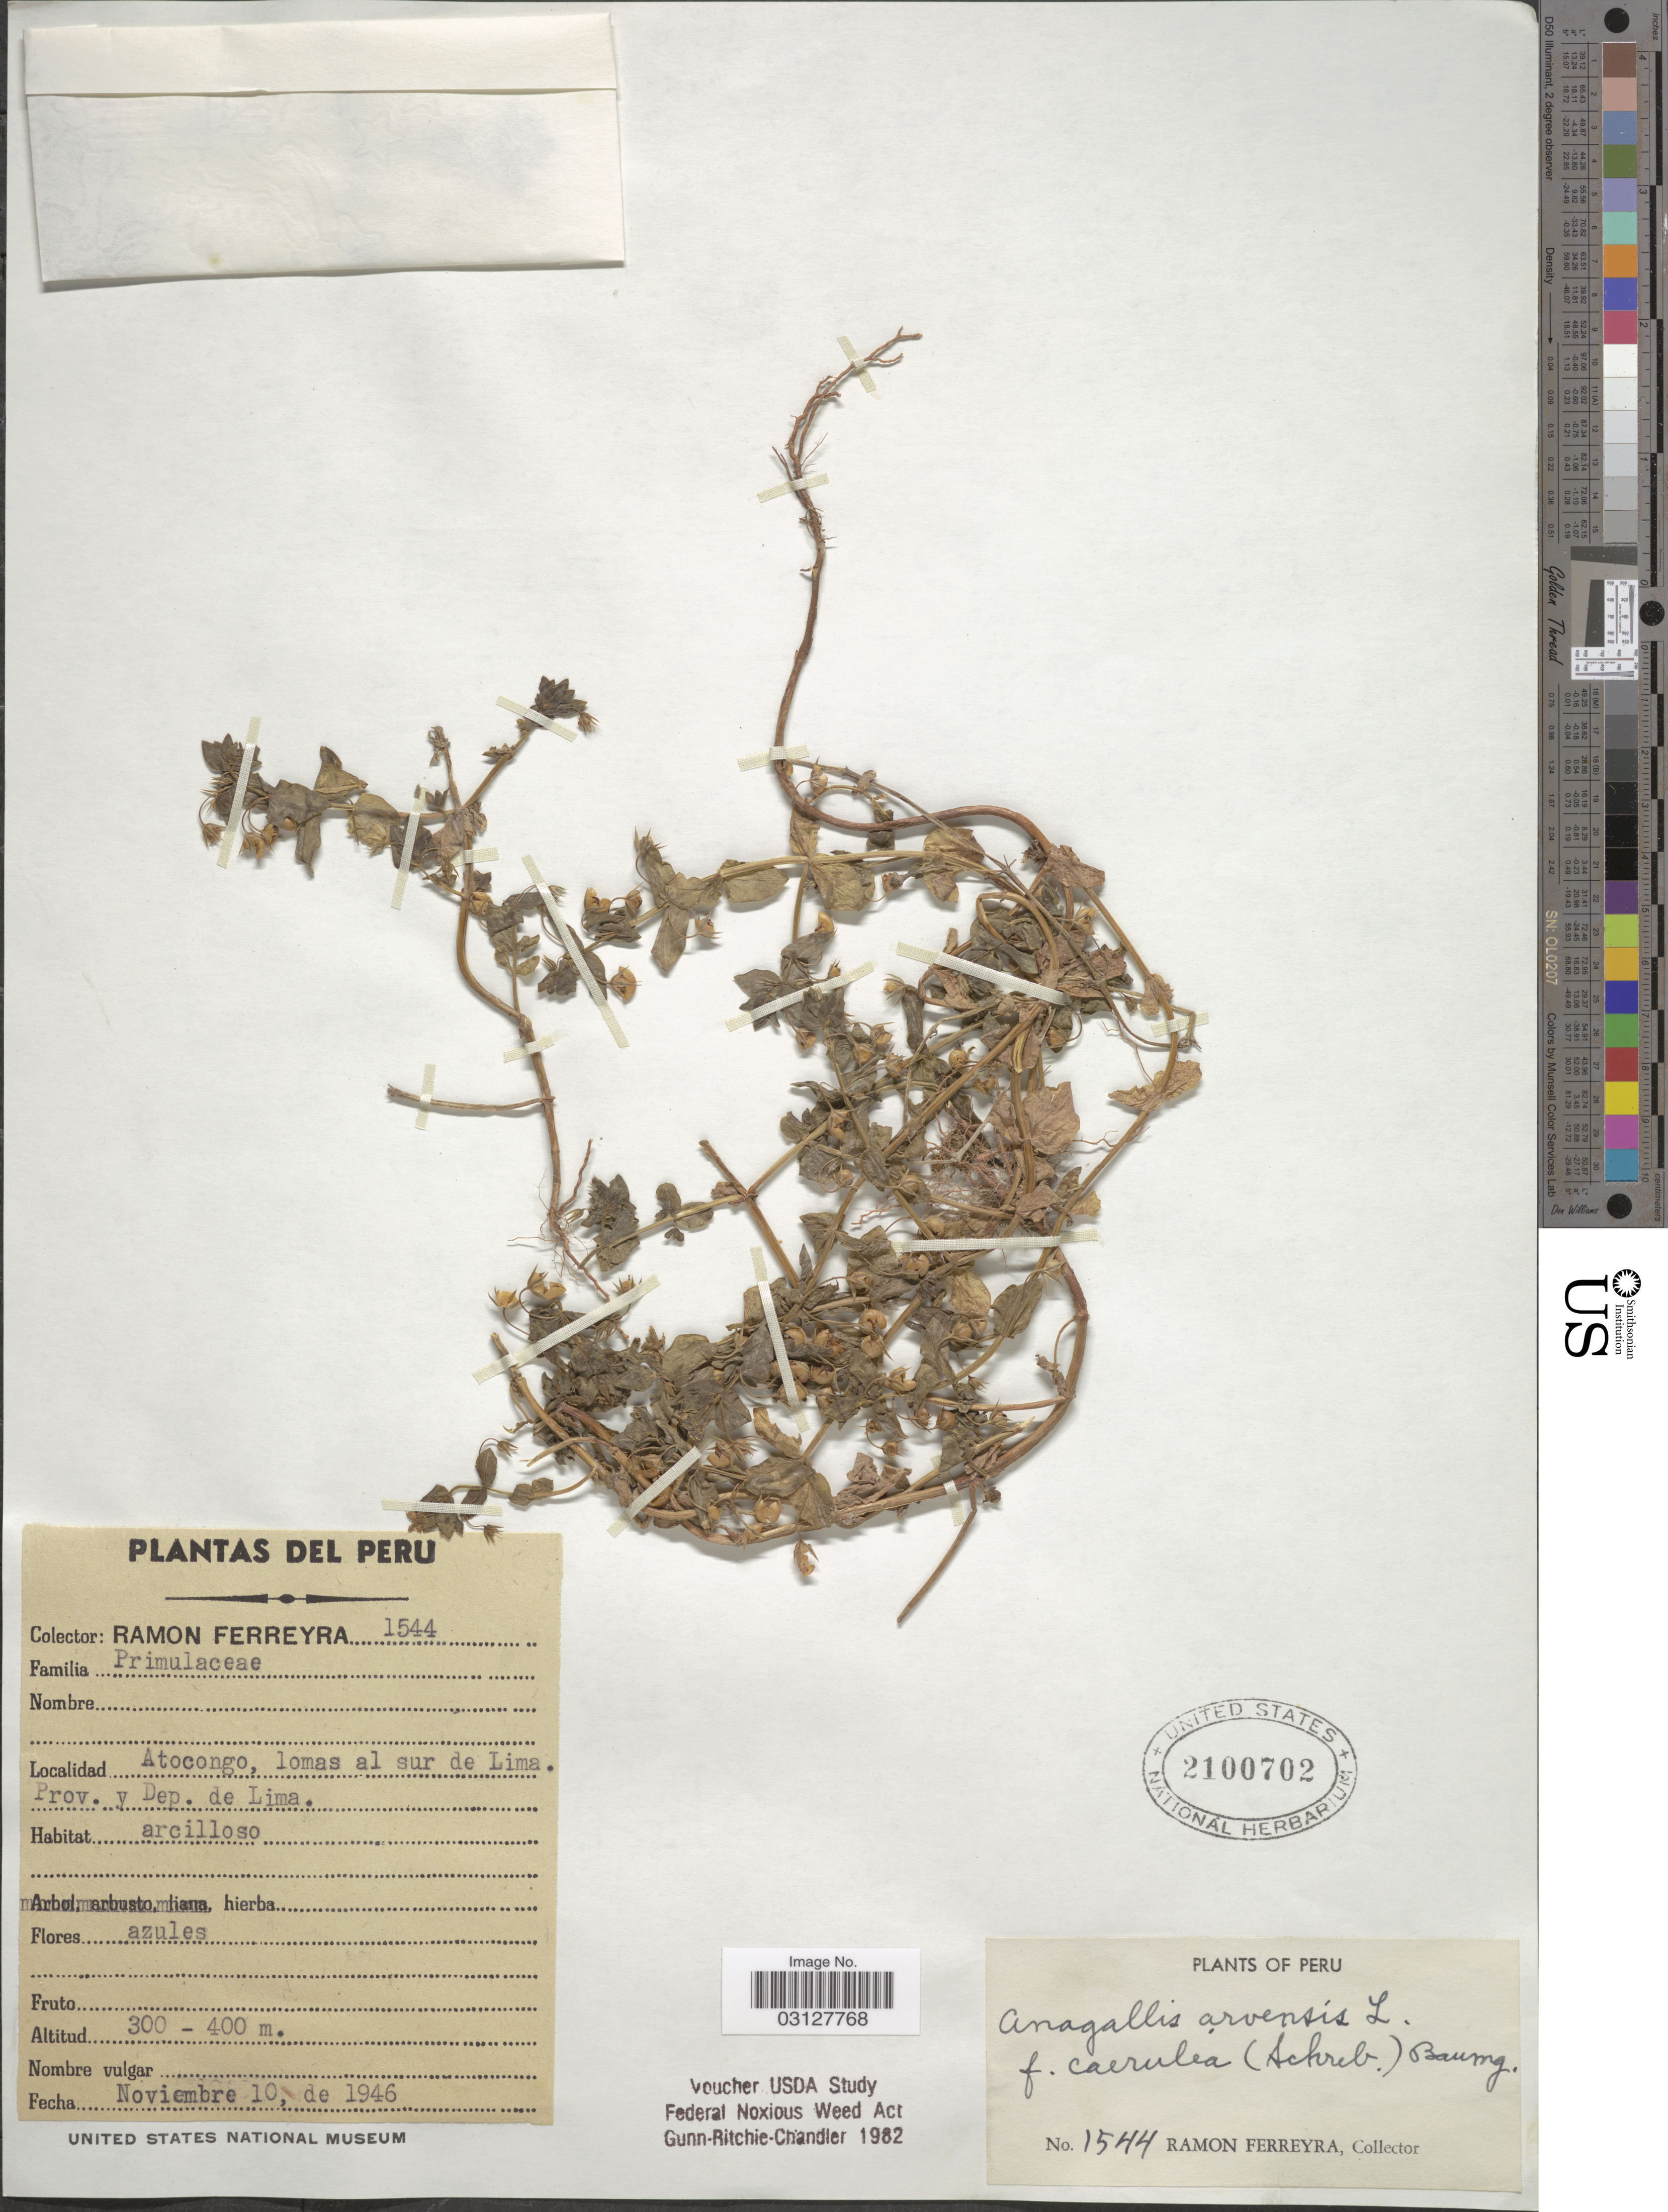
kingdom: Plantae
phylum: Tracheophyta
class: Magnoliopsida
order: Ericales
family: Primulaceae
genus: Anagallis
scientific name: Anagallis arvensis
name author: L.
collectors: R. A. Ferreyra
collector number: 1544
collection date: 1946-11-10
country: Peru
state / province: Lima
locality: Atocongo, lomas al sur de Lima, Prov. y Dep. de Lima.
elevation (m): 300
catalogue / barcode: US 2100702